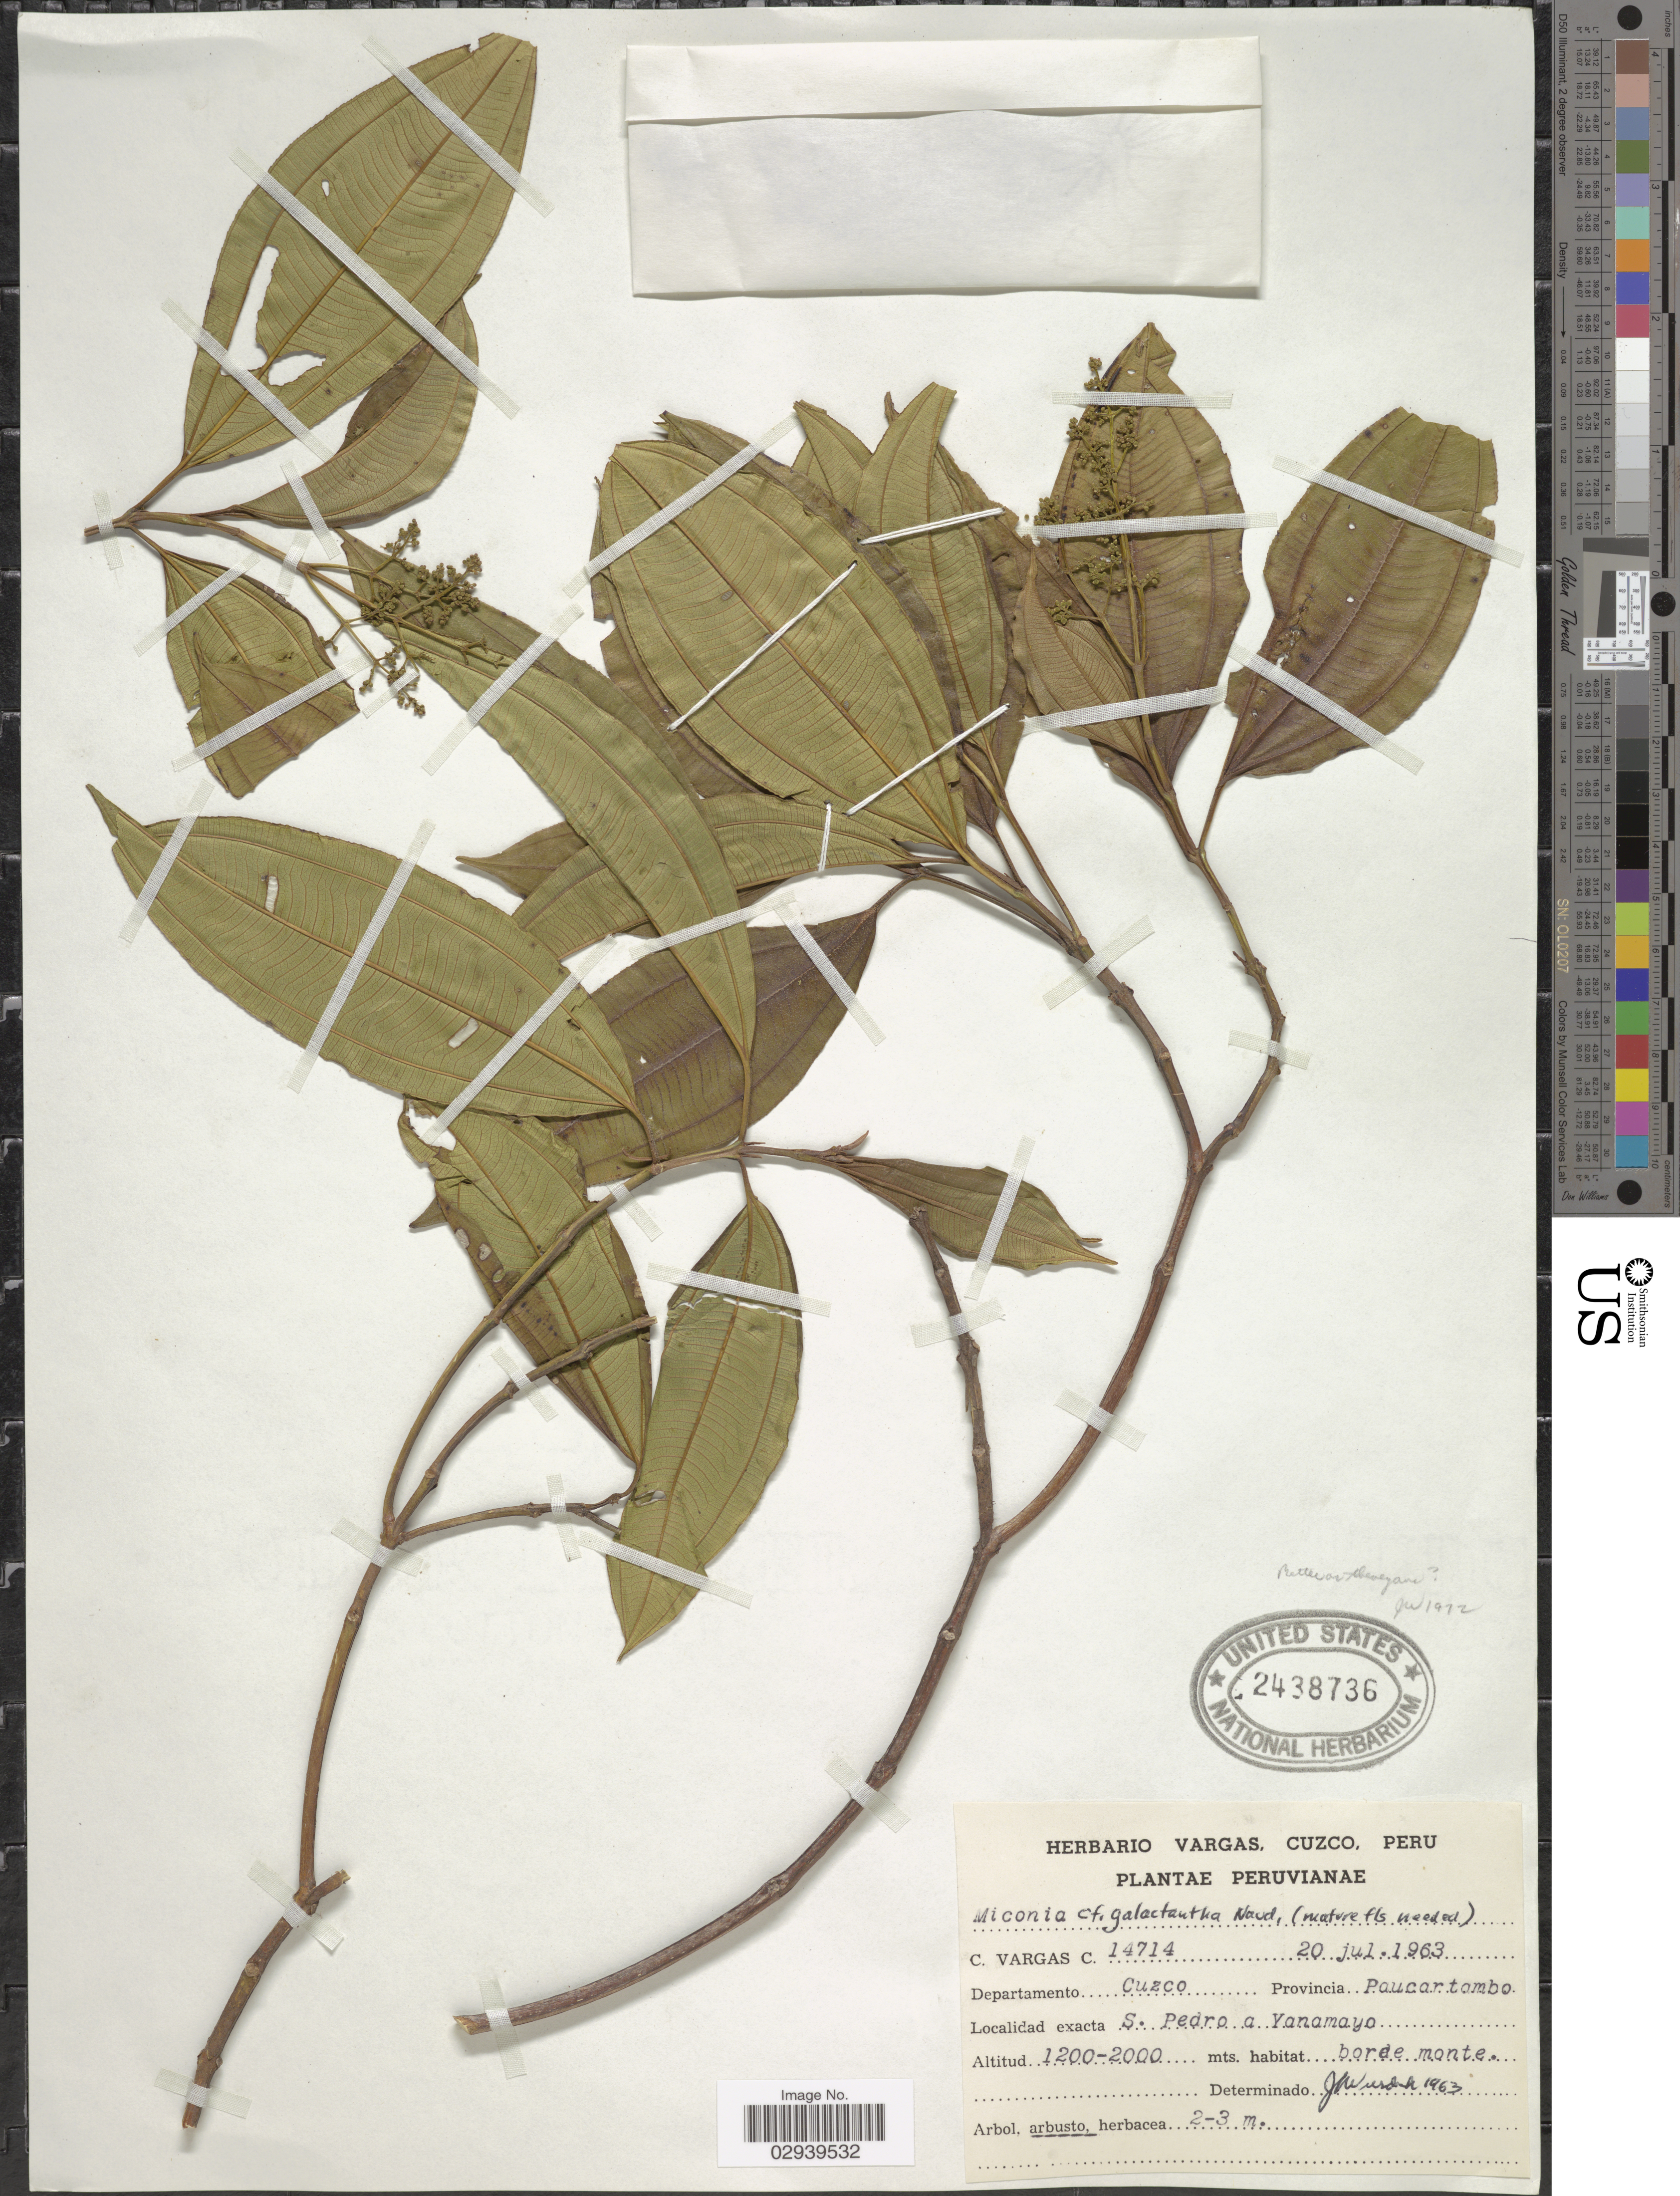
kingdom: Plantae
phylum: Tracheophyta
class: Magnoliopsida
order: Myrtales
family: Melastomataceae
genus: Miconia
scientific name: Miconia galactantha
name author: Naudin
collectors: C. Vargas Calderón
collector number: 14714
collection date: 1963-07-20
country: Peru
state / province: Cusco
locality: Departamento Cuzco, provincia Paucartambo, S. Pedro a Yanamayo.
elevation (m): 1200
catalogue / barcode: US 2438736